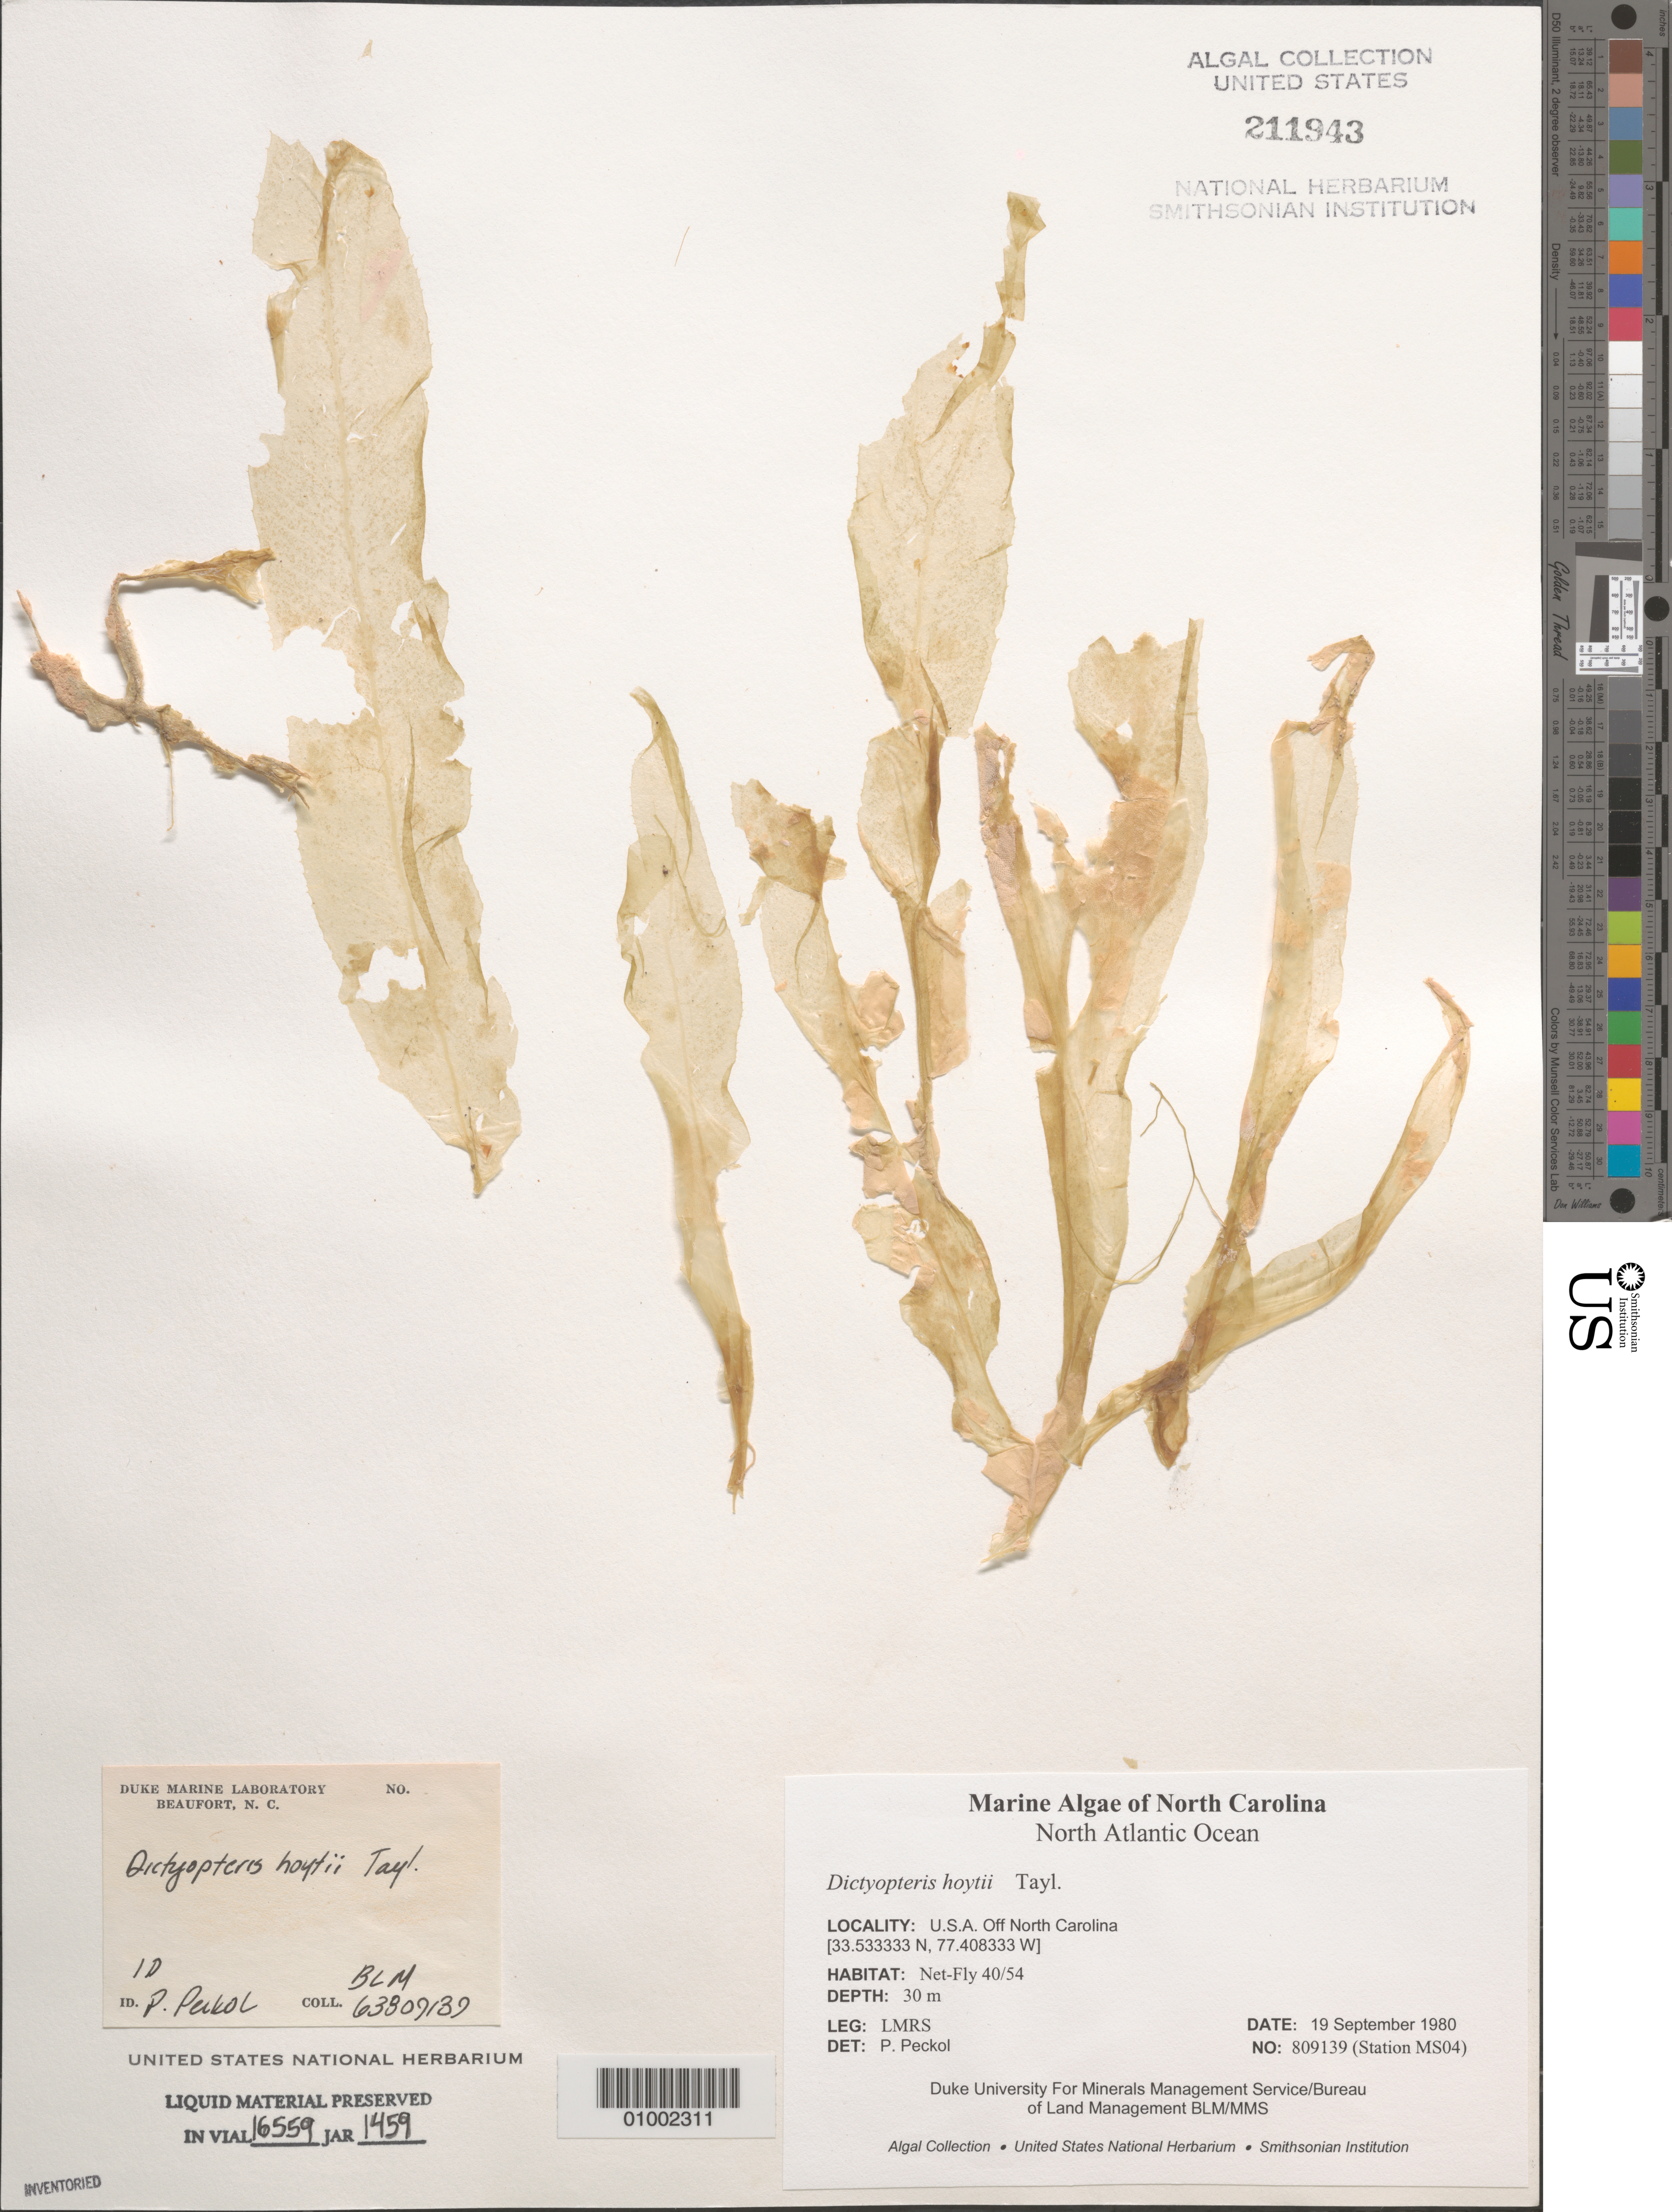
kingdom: Chromista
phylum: Ochrophyta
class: Phaeophyceae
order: Dictyotales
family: Dictyotaceae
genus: Dictyopteris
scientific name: Dictyopteris hoytii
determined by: Peckol, P.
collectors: LMRS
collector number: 809139 (Station MS04)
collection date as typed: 19 Sep 1980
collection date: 1980-09-19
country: United States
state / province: North Carolina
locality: North Atlantic Ocean off North Carolina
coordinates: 33.533333 N, 77.408333 W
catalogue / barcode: US 211943